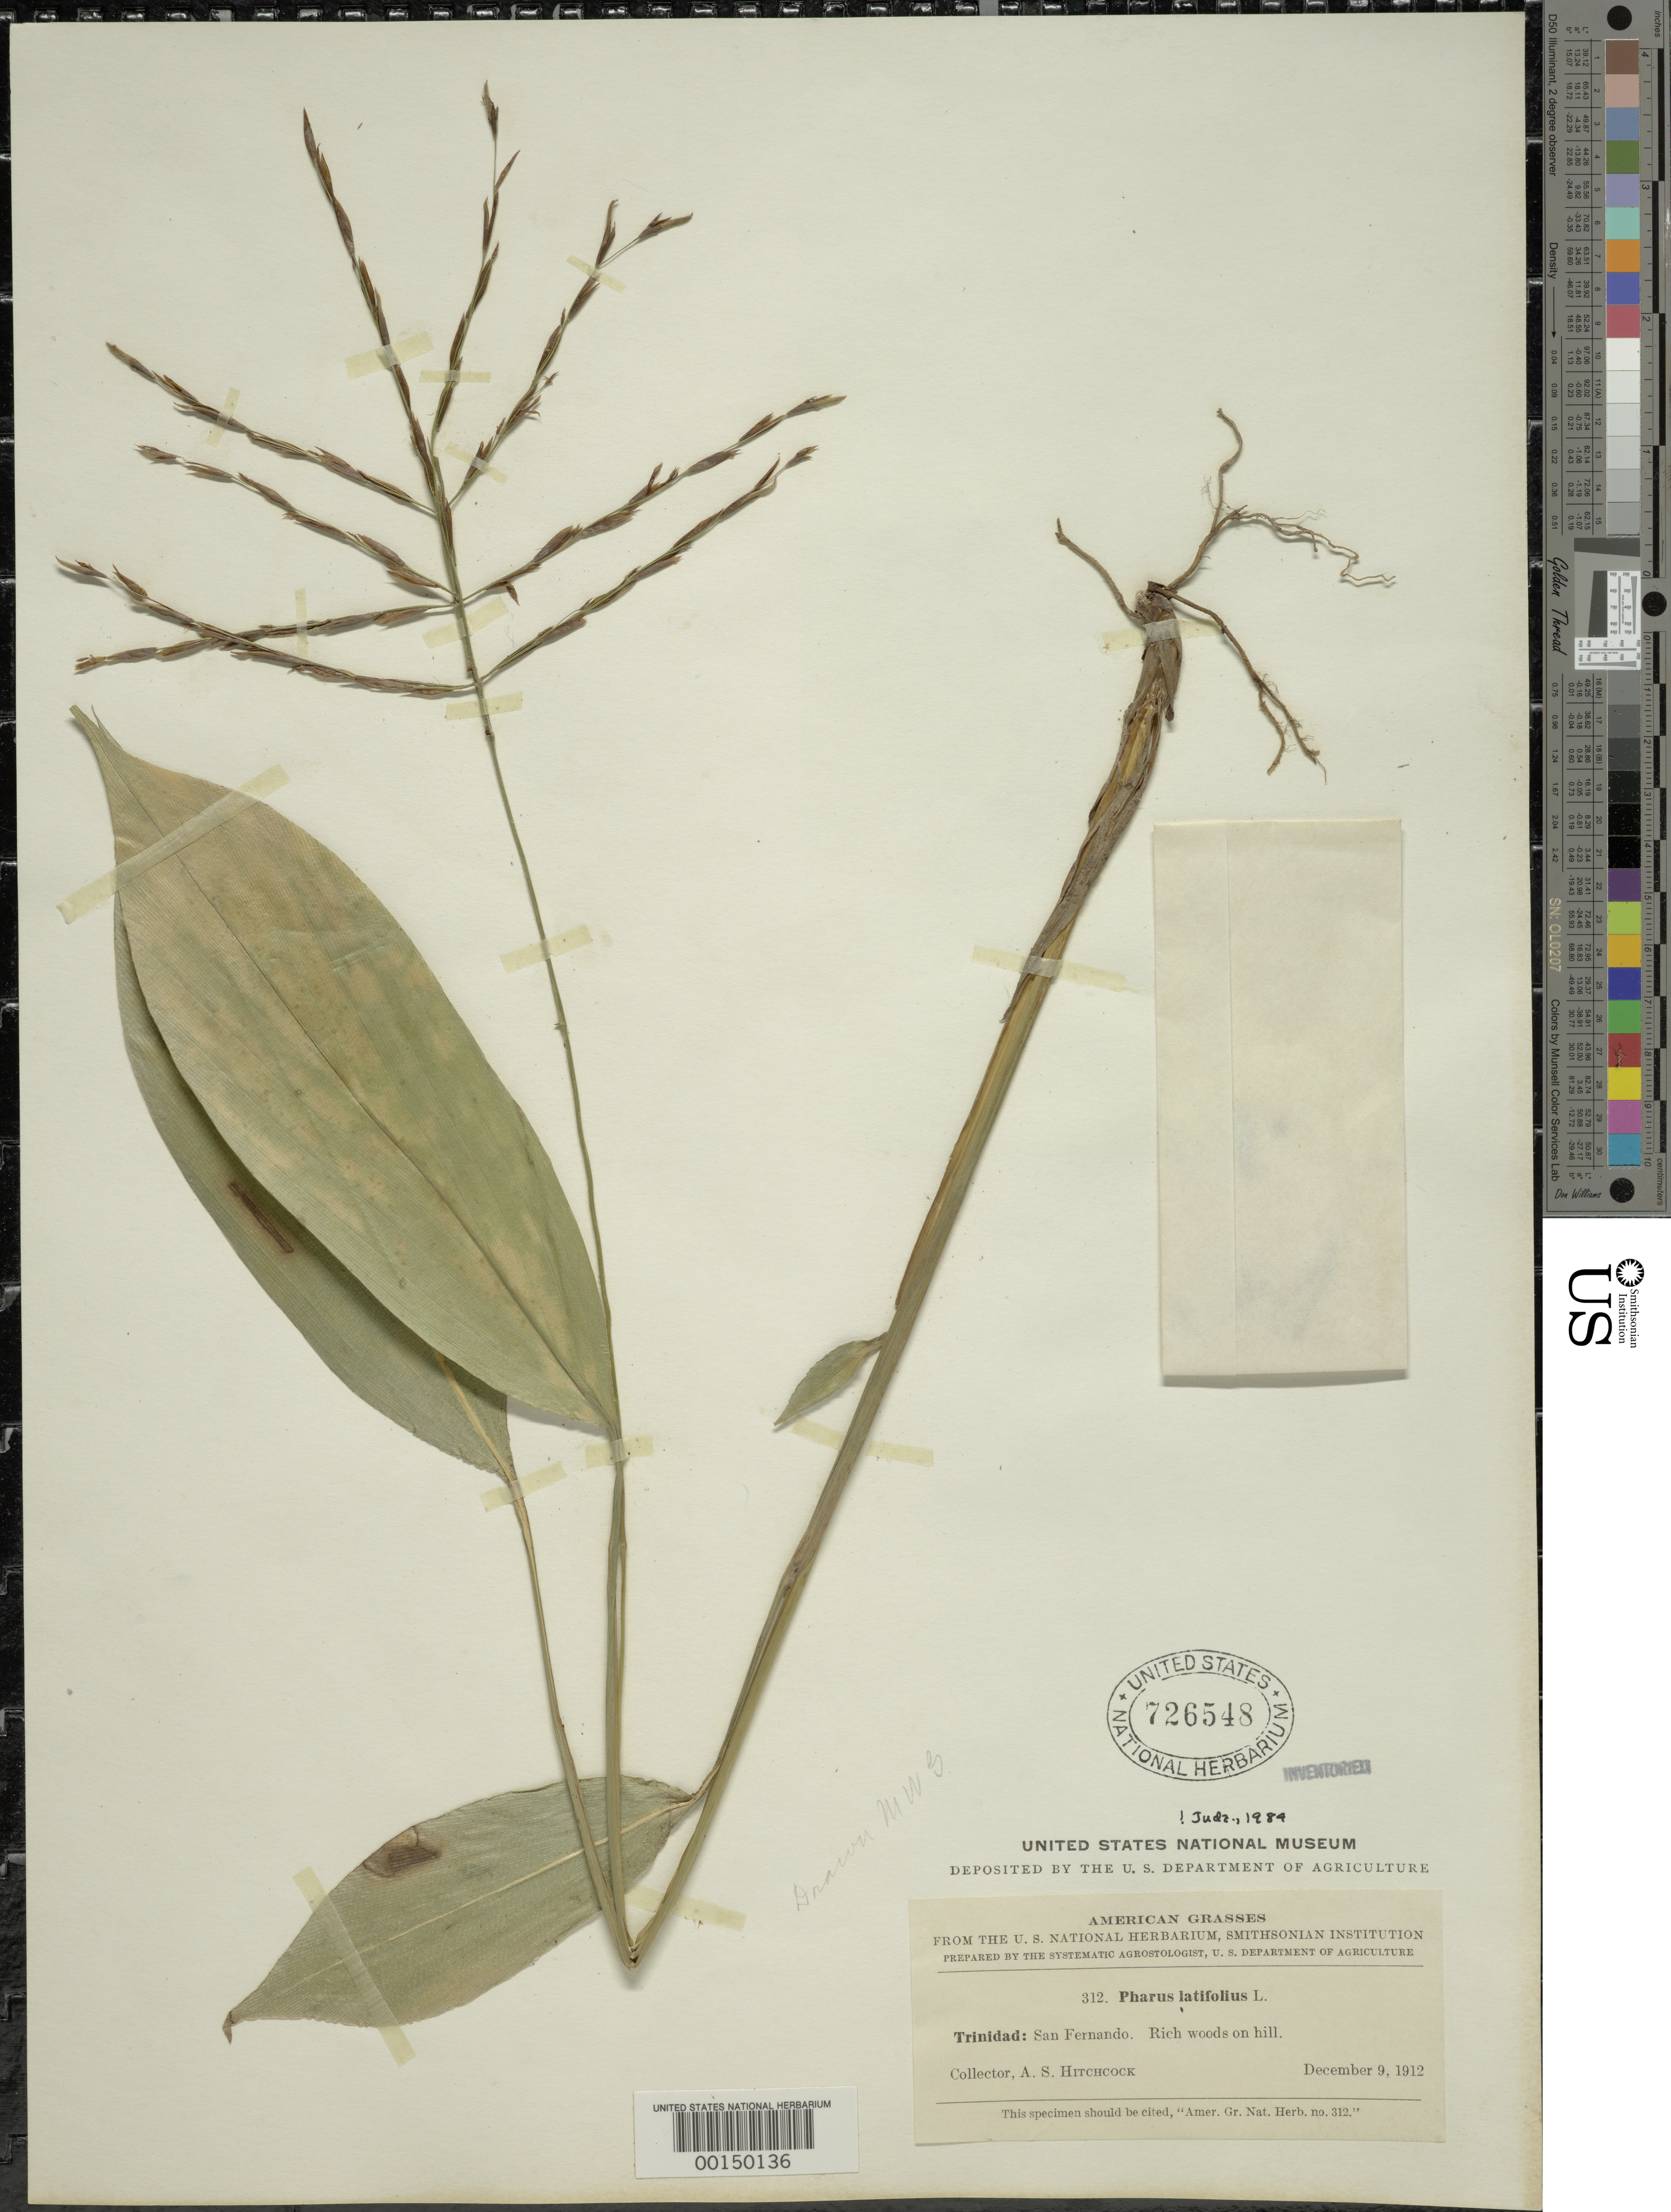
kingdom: Plantae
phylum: Tracheophyta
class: Liliopsida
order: Poales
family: Poaceae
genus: Pharus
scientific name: Pharus latifolius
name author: L.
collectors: A. S. Hitchcock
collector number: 312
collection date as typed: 09 Dec 1912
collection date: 1912-12-09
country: Trinidad and Tobago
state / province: San Fernando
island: Trinidad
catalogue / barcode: US 726548